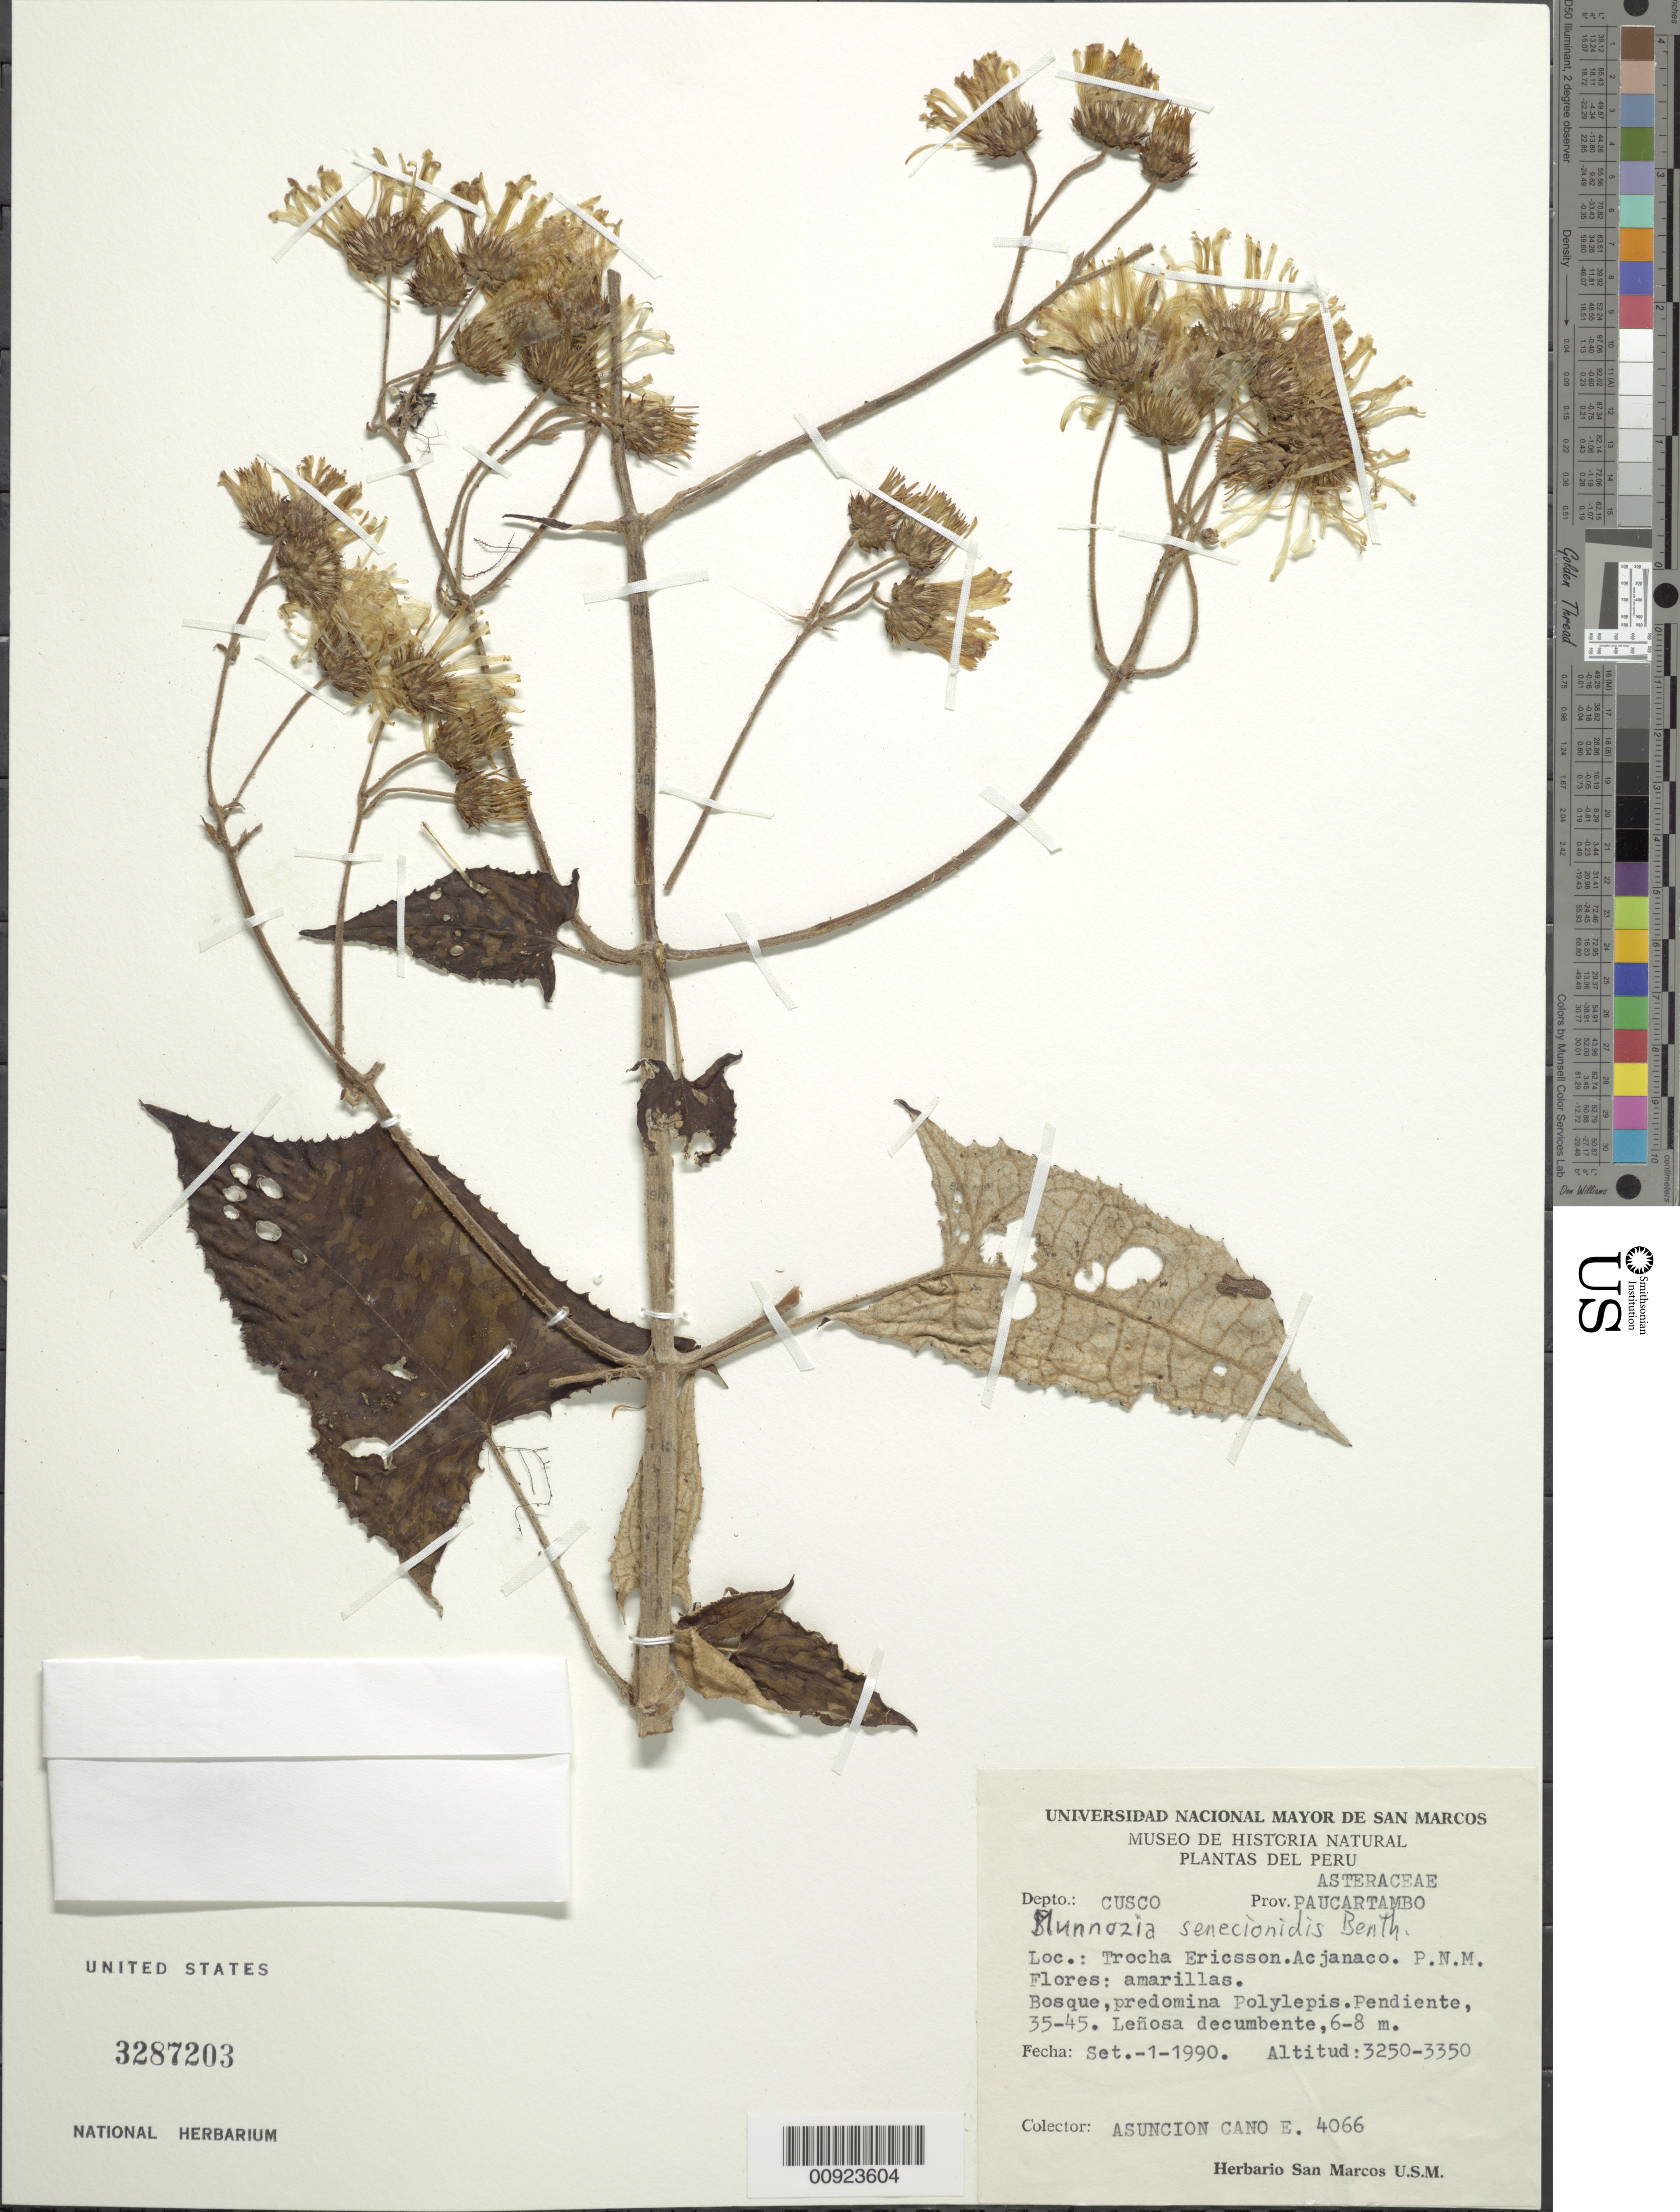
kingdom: Plantae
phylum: Tracheophyta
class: Magnoliopsida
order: Asterales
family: Asteraceae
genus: Munnozia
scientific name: Munnozia senecionidis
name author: Benth.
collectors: A. Cano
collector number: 4066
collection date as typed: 1 September 1990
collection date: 1990-09-01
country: Peru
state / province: Cusco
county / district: Paucartambo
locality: Trocha Ericsson, Acjanaco, P.N.M.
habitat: Bosque, predomina Polylepis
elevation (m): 3250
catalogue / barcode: US 3287203